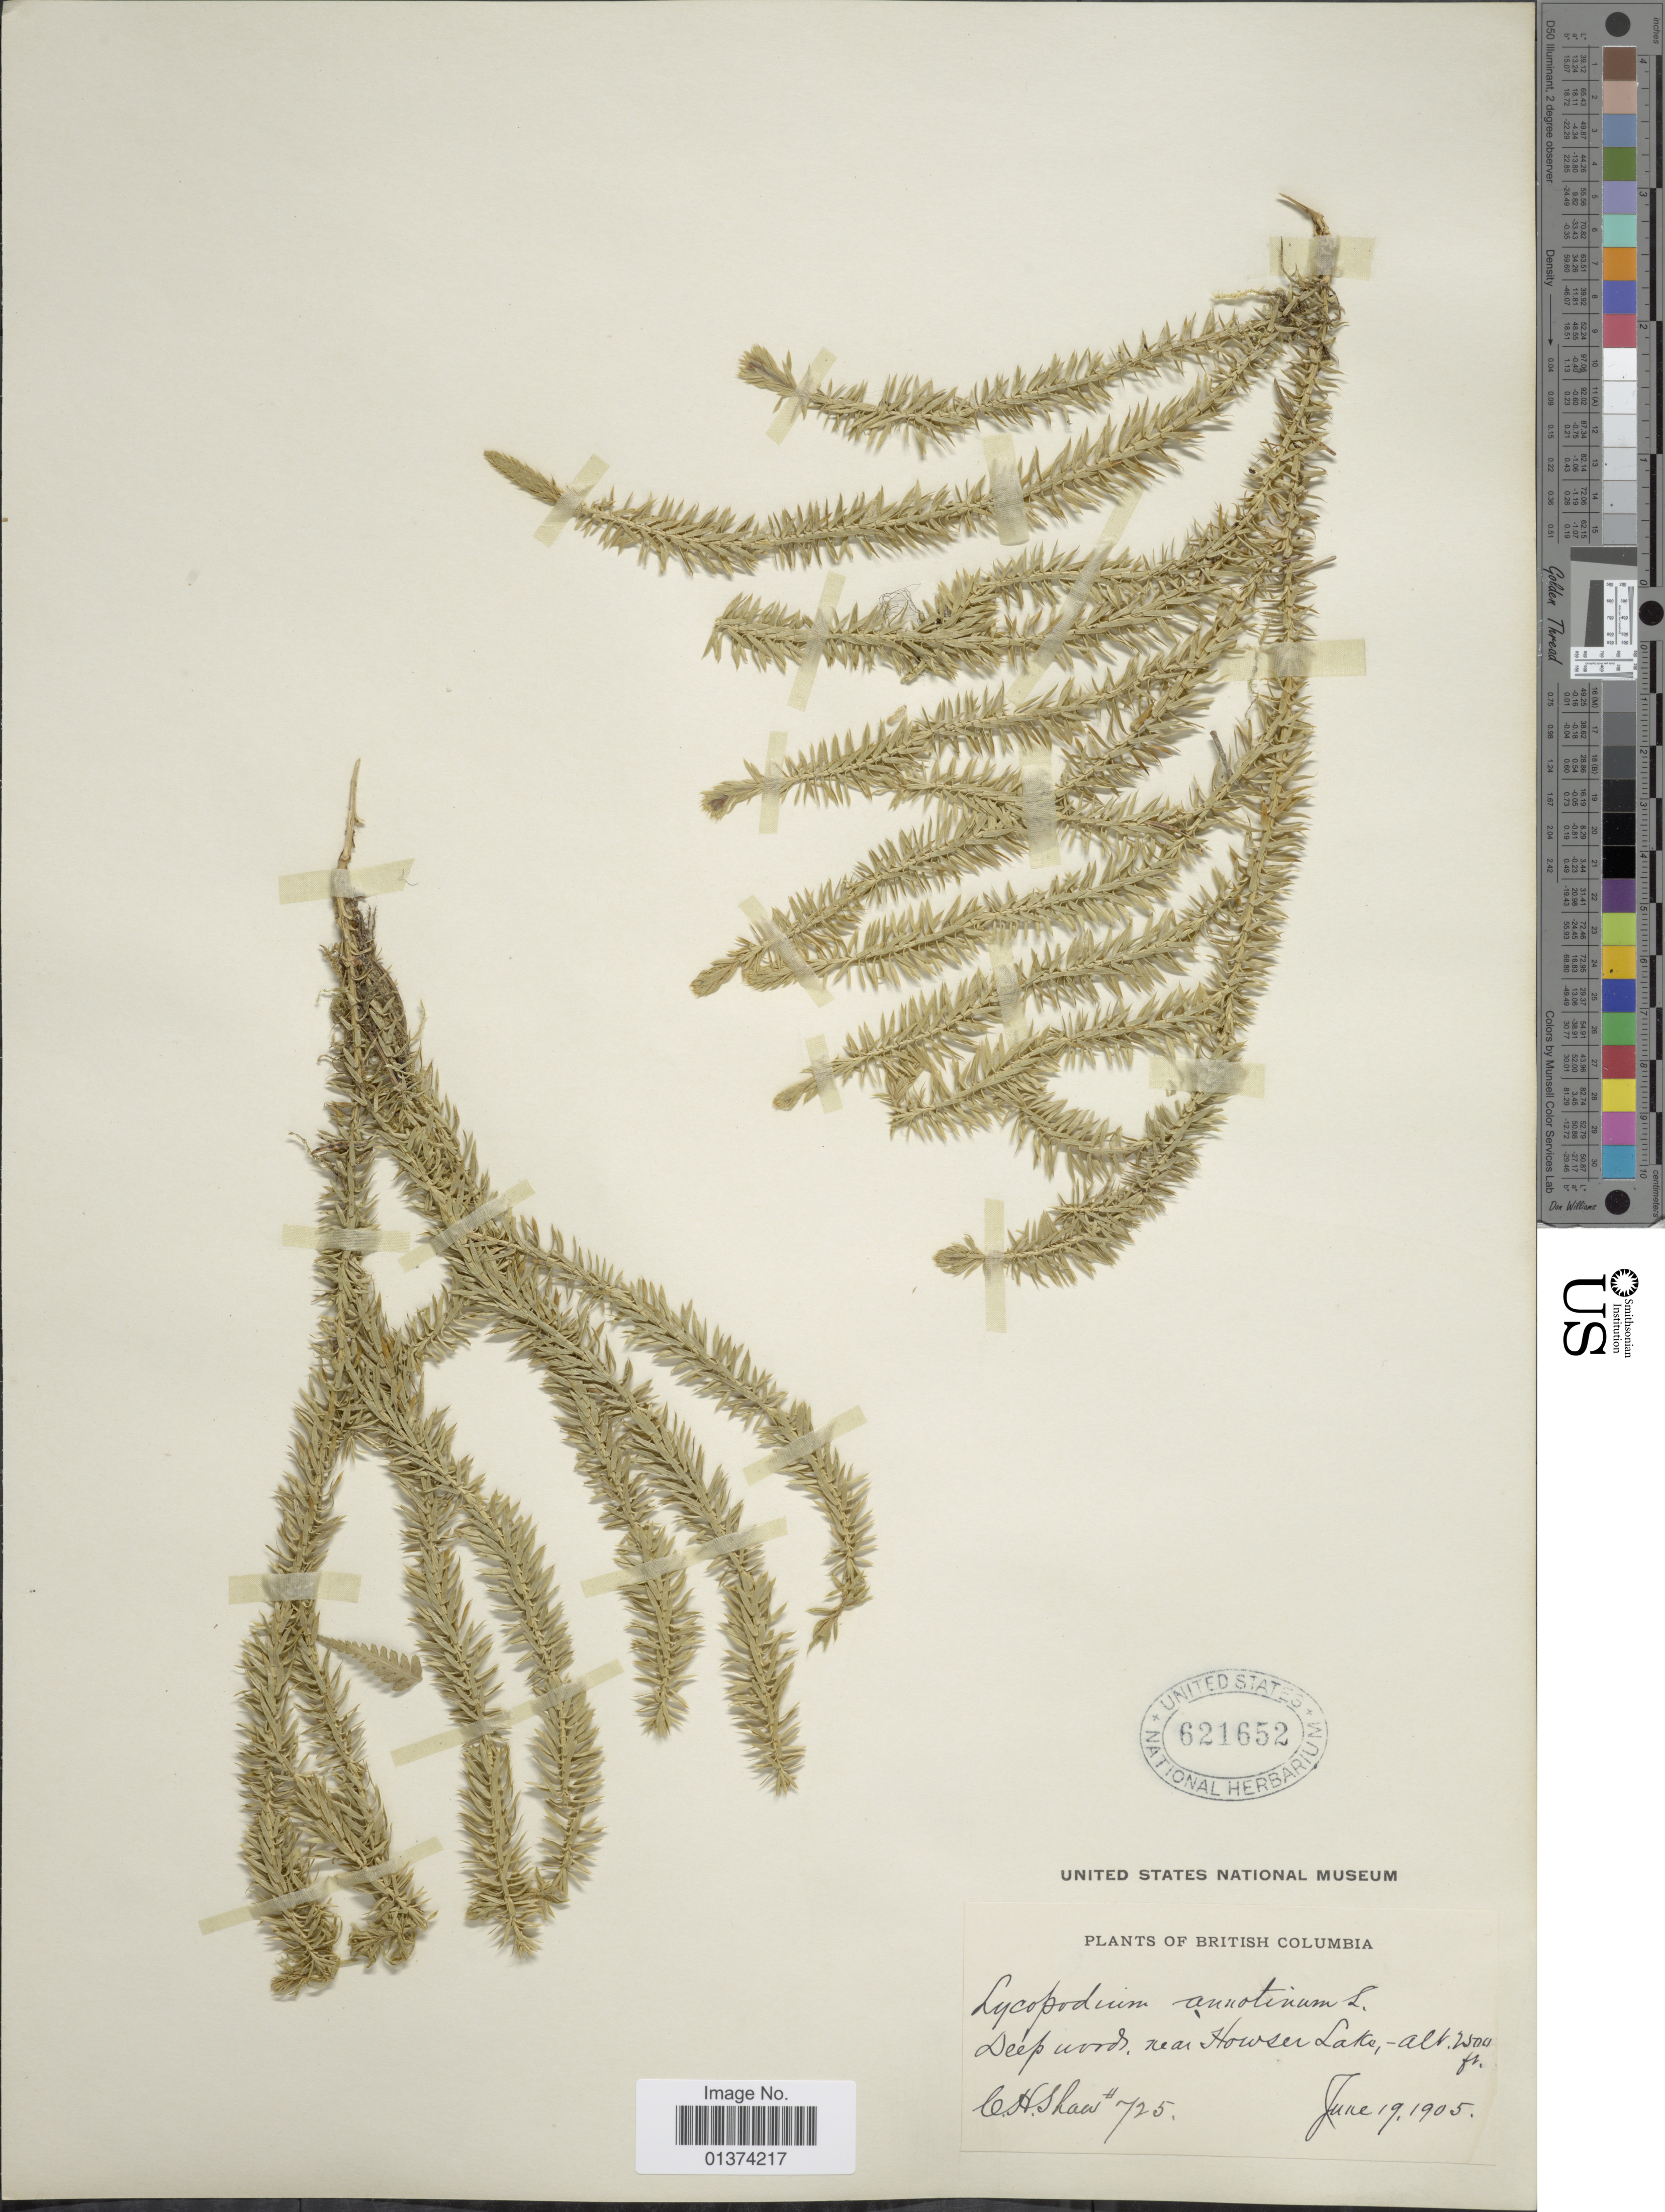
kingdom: Plantae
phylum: Tracheophyta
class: Lycopodiopsida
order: Lycopodiales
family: Lycopodiaceae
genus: Spinulum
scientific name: Spinulum annotinum subsp. annotinum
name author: (L.) A. Haines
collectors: C. H. Shaw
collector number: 725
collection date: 1905-06-19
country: Canada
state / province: British Columbia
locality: Deep wood, near Howser Lake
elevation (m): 610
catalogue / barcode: US 621652